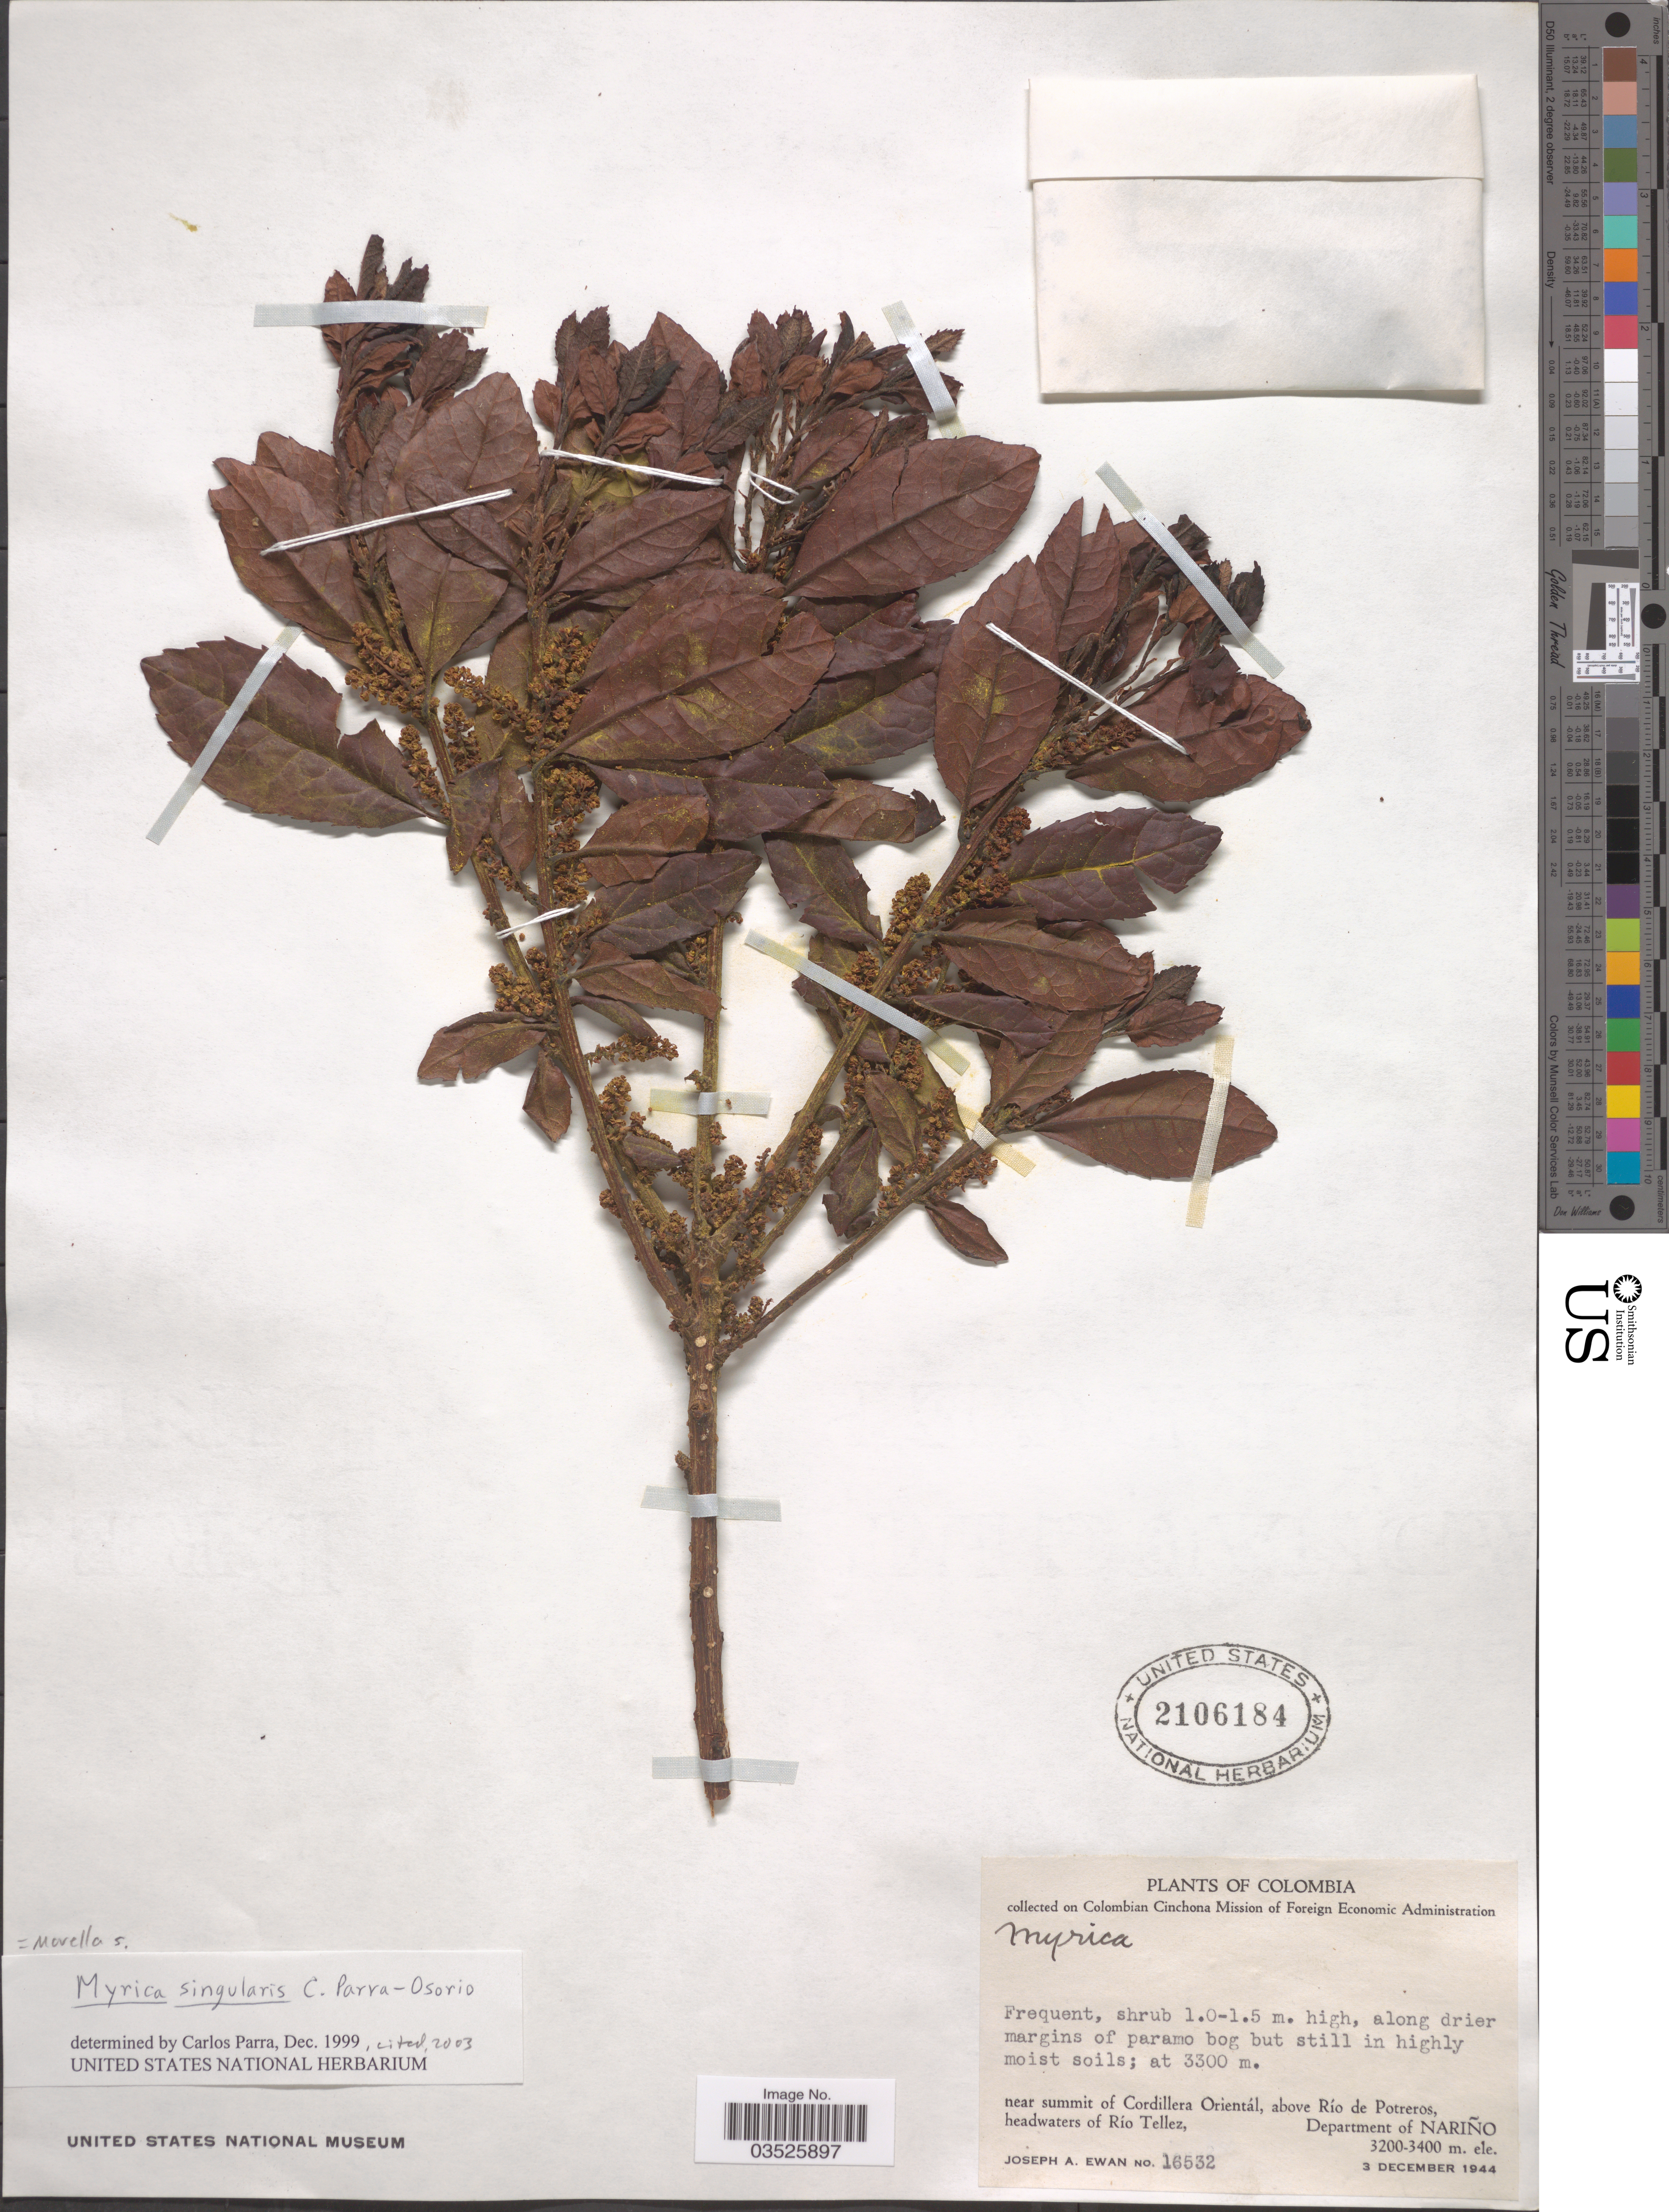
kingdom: Plantae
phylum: Tracheophyta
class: Magnoliopsida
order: Fagales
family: Myricaceae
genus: Morella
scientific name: Morella singularis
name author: (Parra-Os.) Parra-Os.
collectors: J. A. Ewan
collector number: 16532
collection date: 1944-12-03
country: Colombia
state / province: Nariño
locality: Near summit of Cordillera Orientál, above Río de Potreros, headwaters of Río Tellez, Department of Nariño.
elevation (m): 3200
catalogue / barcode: US 2106184